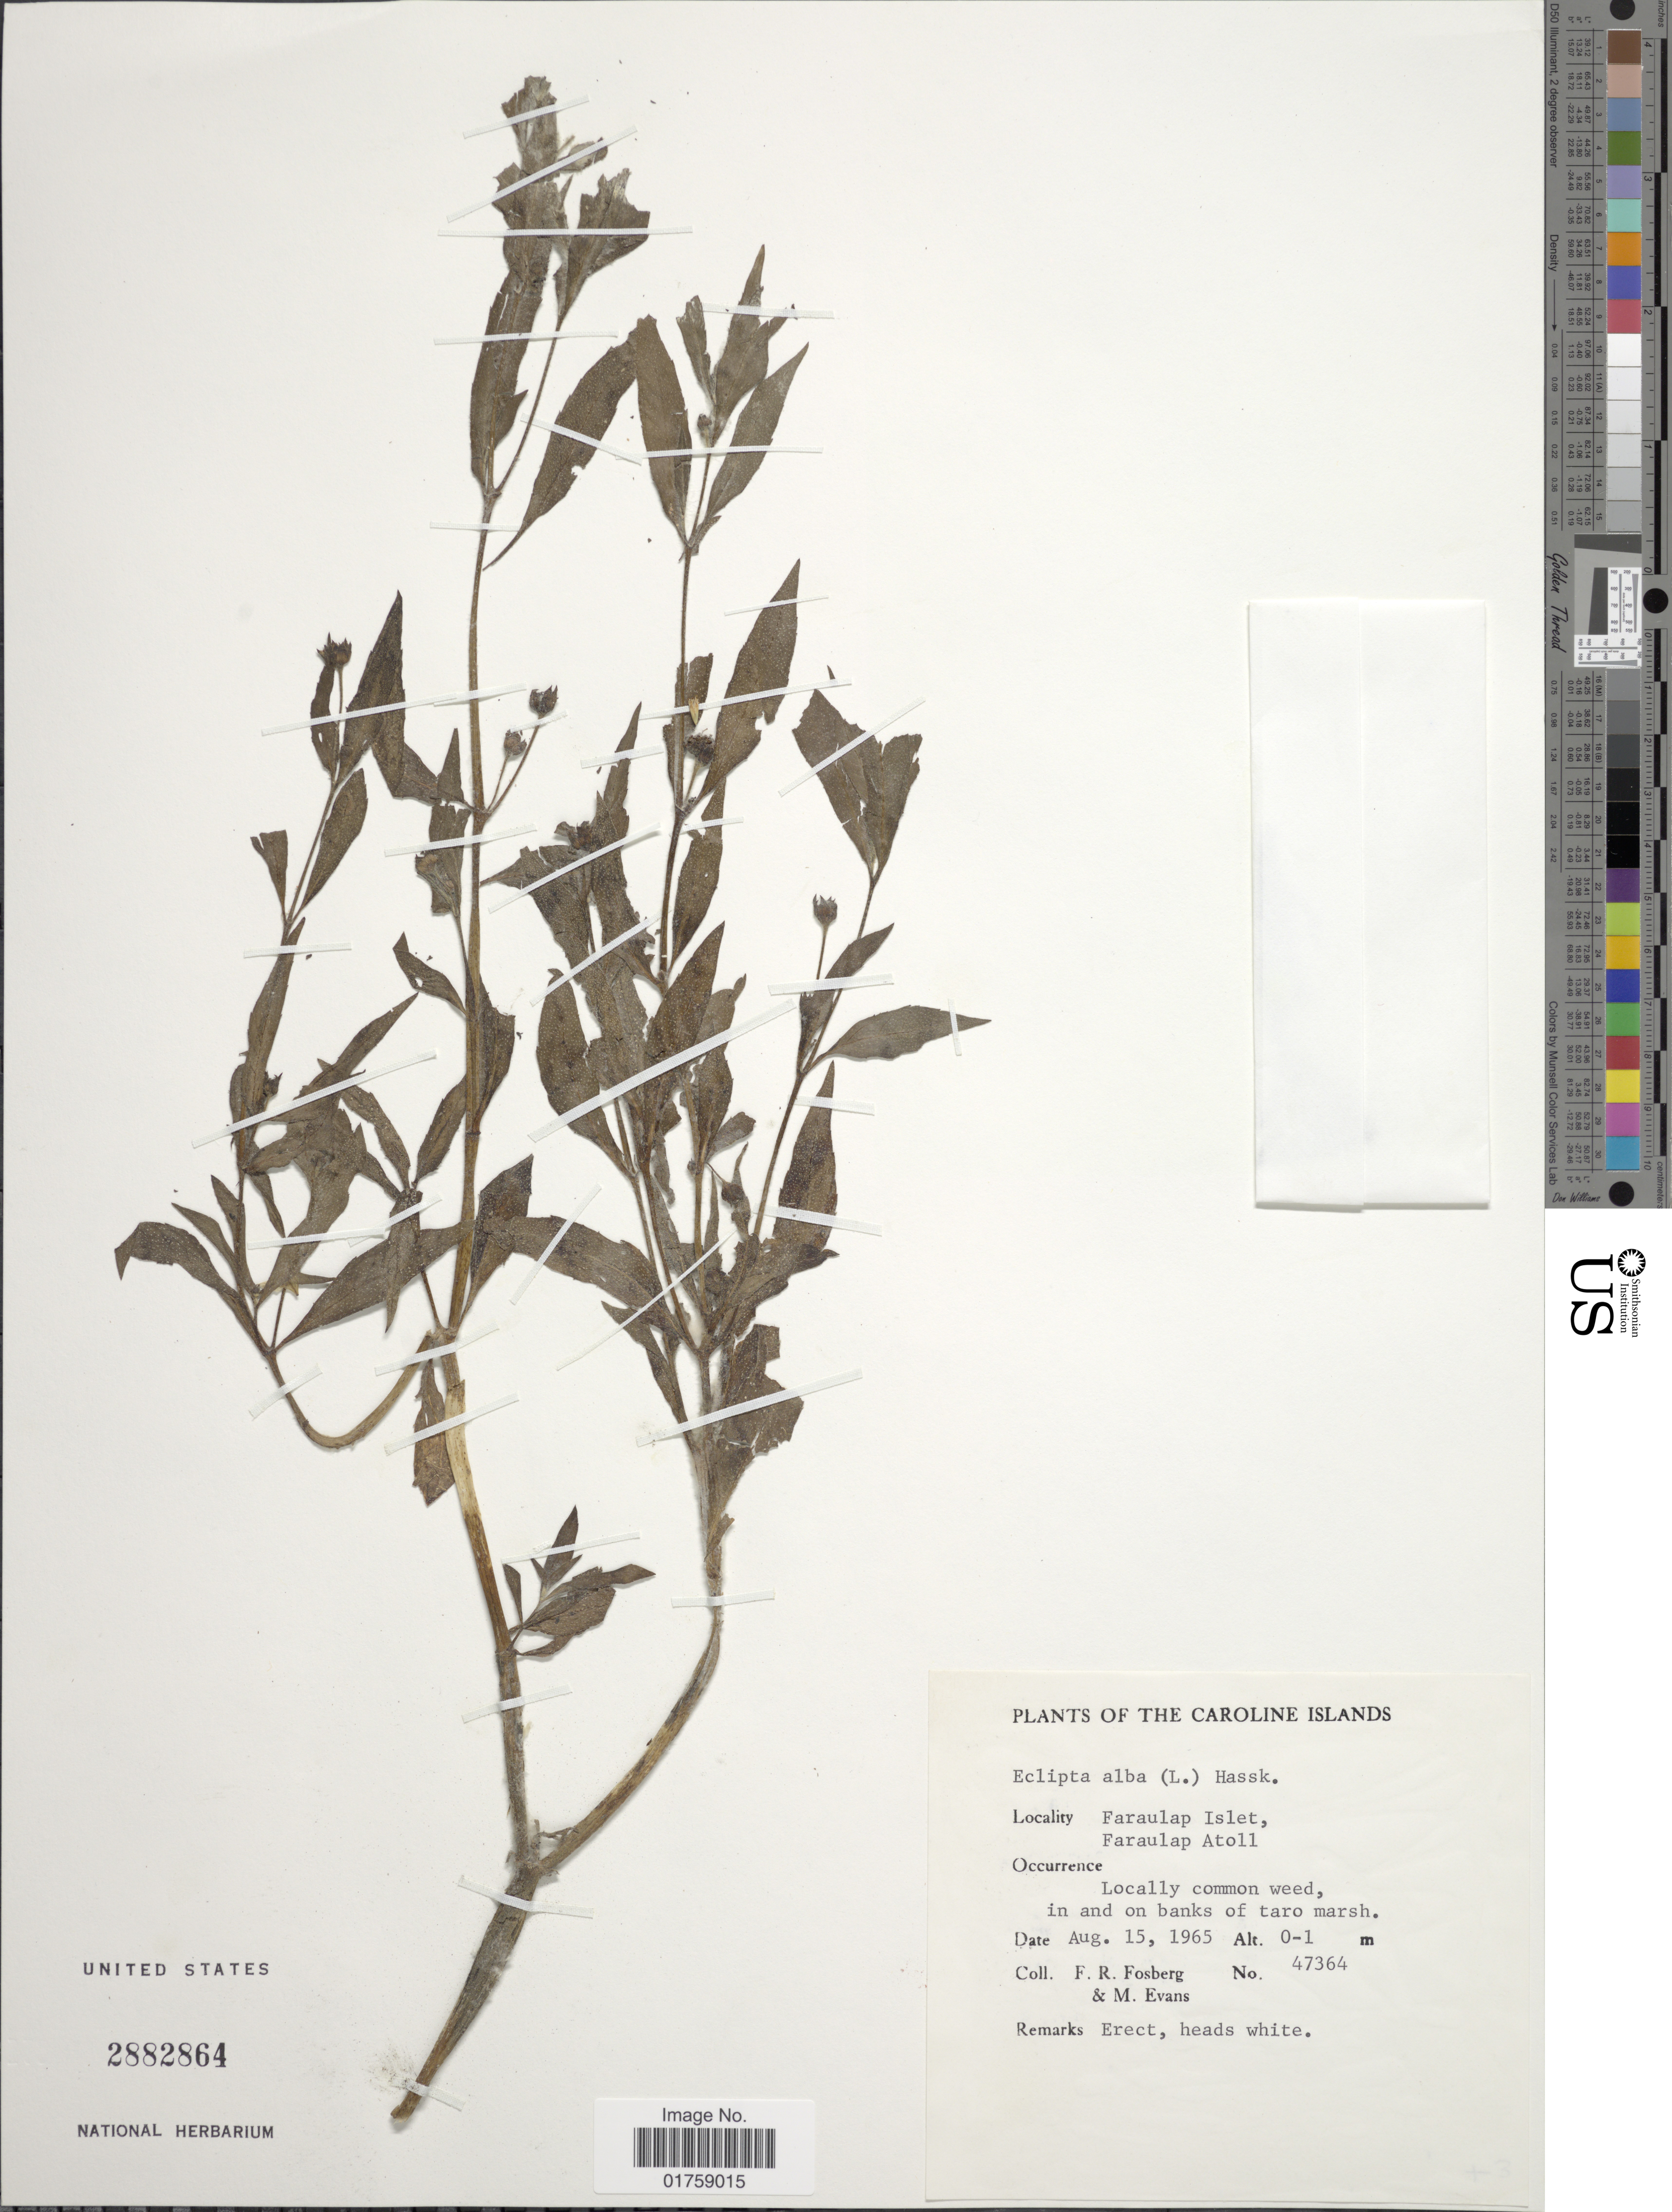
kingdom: Plantae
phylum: Tracheophyta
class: Magnoliopsida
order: Asterales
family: Asteraceae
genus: Eclipta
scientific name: Eclipta prostrata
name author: (L.) L.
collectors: F. R. Fosberg & M. Evans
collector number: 47364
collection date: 1965-08-15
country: Micronesia, Federated States of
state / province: Yap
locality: The Caroline Islands . Faraulap Islet, Faraulap Atoll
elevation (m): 0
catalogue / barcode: US 2882864